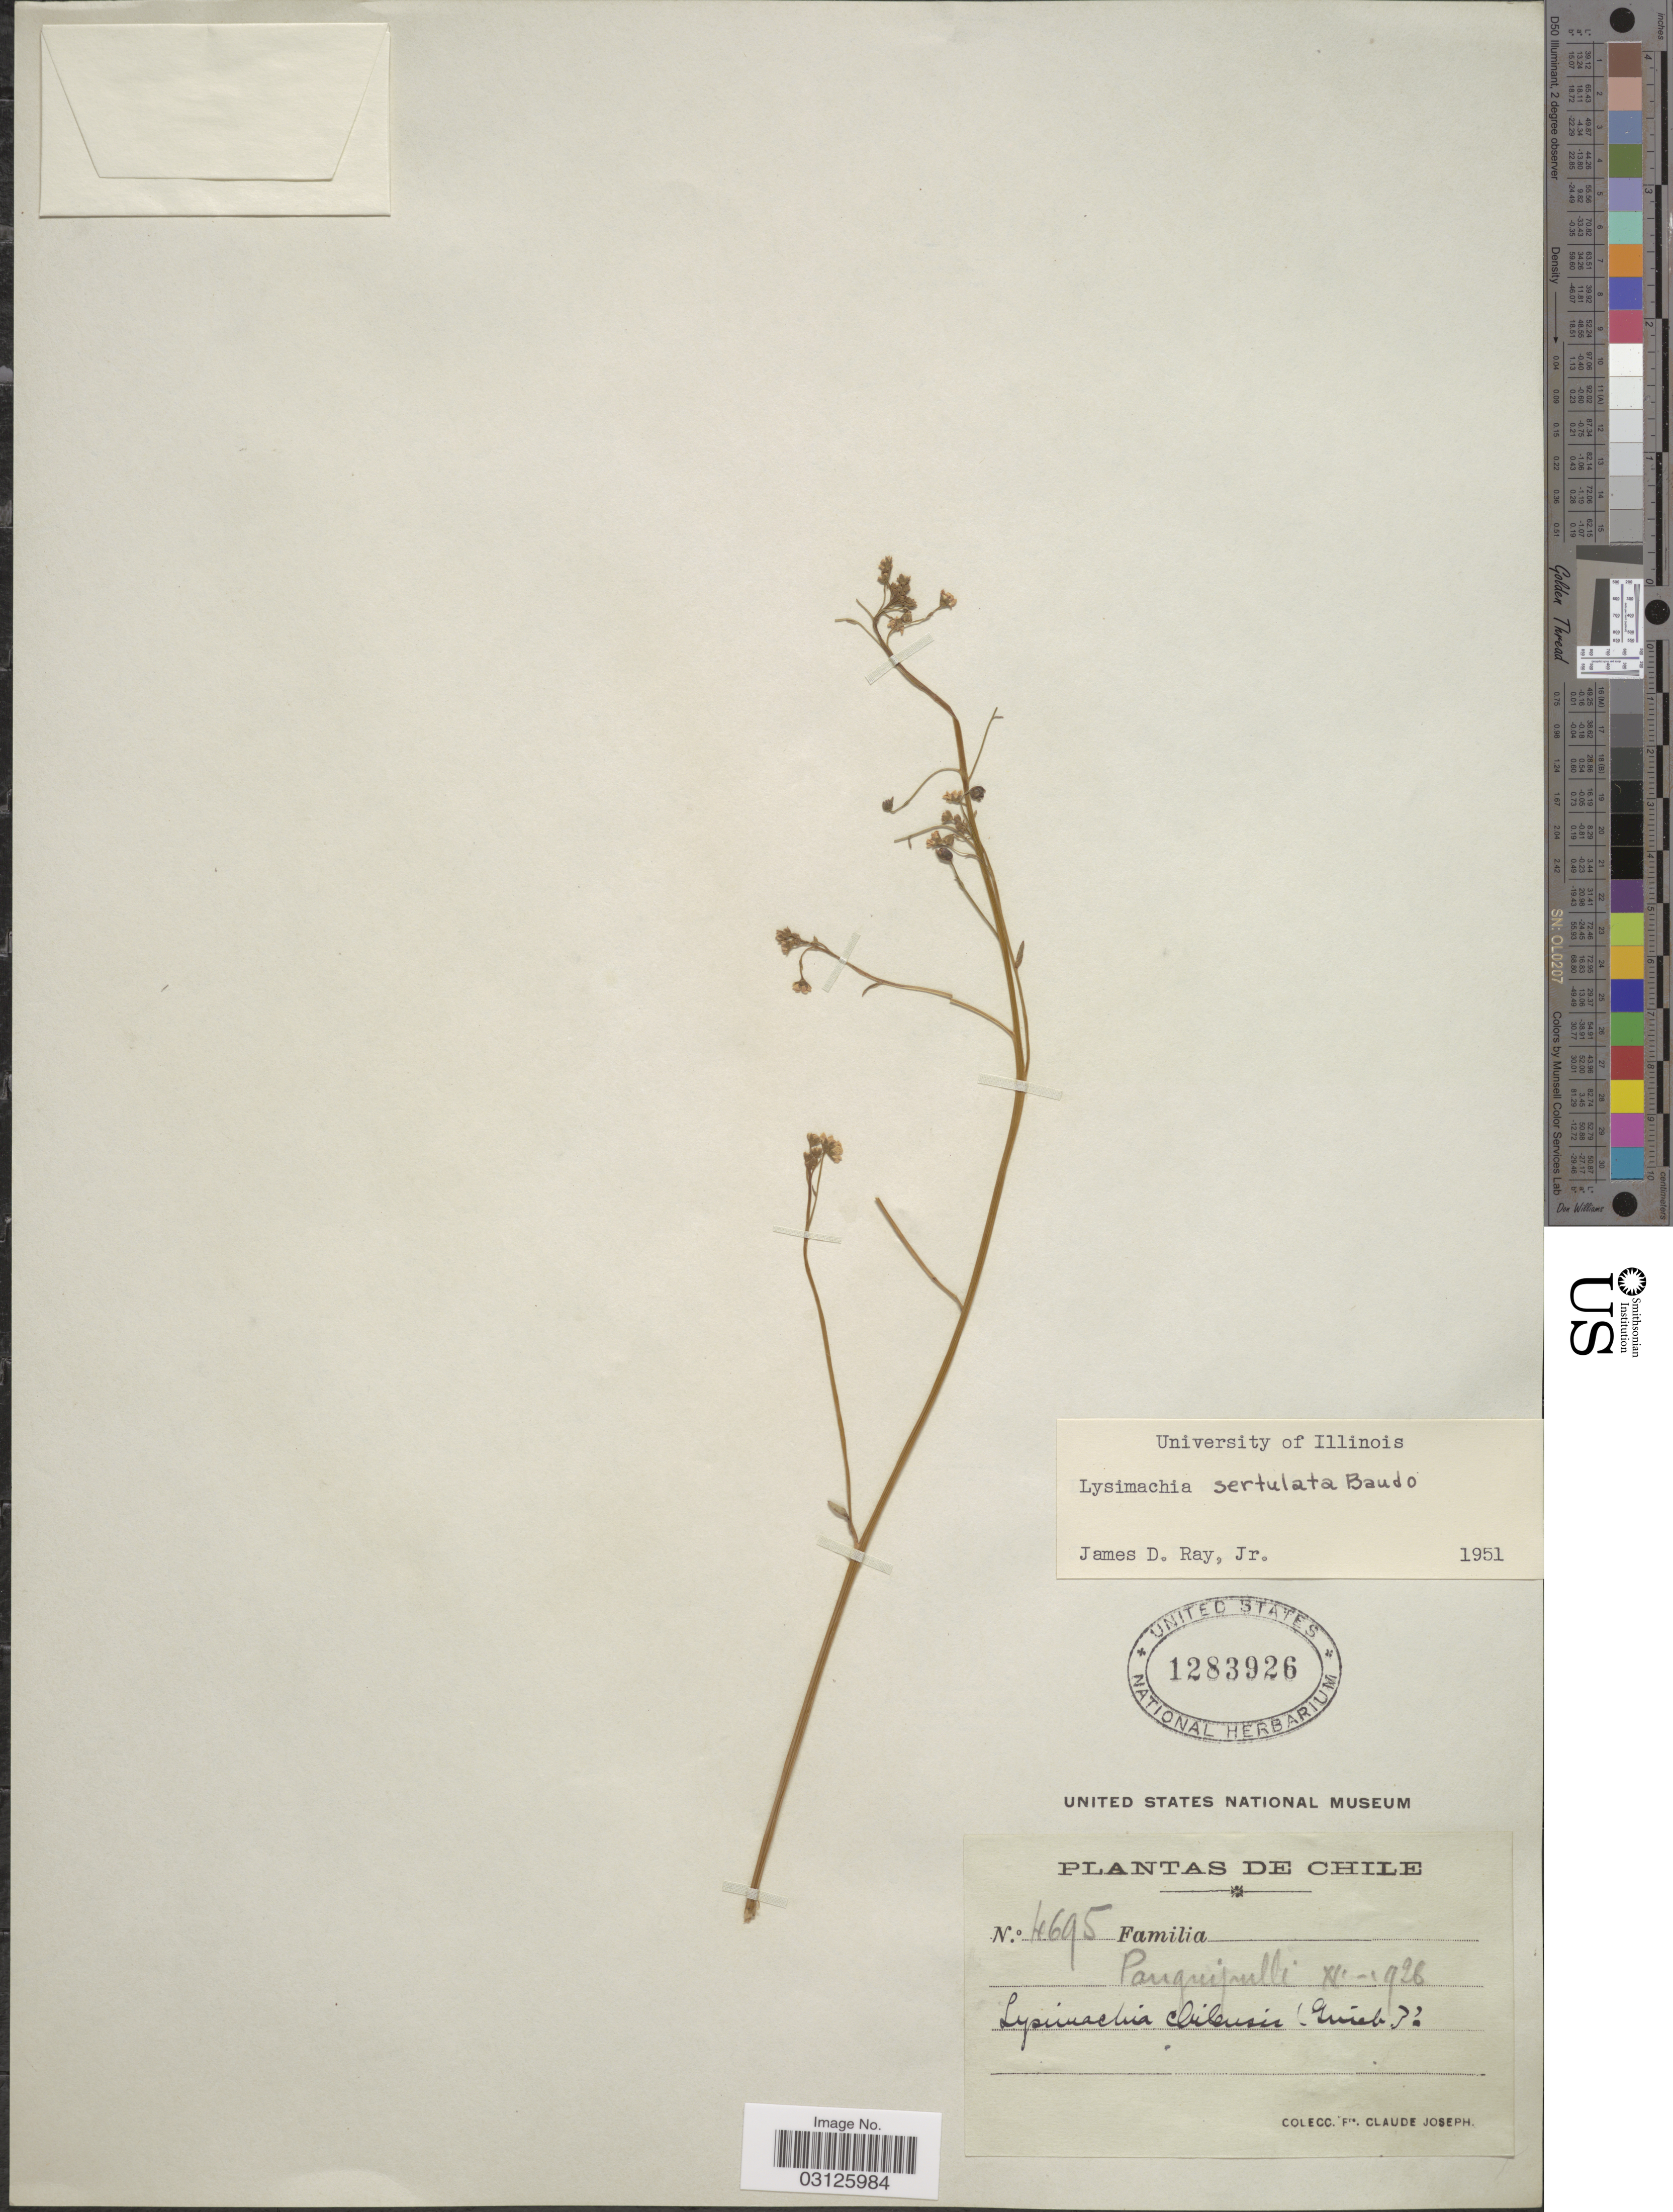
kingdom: Plantae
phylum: Tracheophyta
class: Magnoliopsida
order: Ericales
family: Primulaceae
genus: Lysimachia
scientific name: Lysimachia sertulata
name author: Baudo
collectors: Bro. Claude-Joseph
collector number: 4695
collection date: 1926-11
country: Chile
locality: Panguipulli.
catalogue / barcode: US 1283926